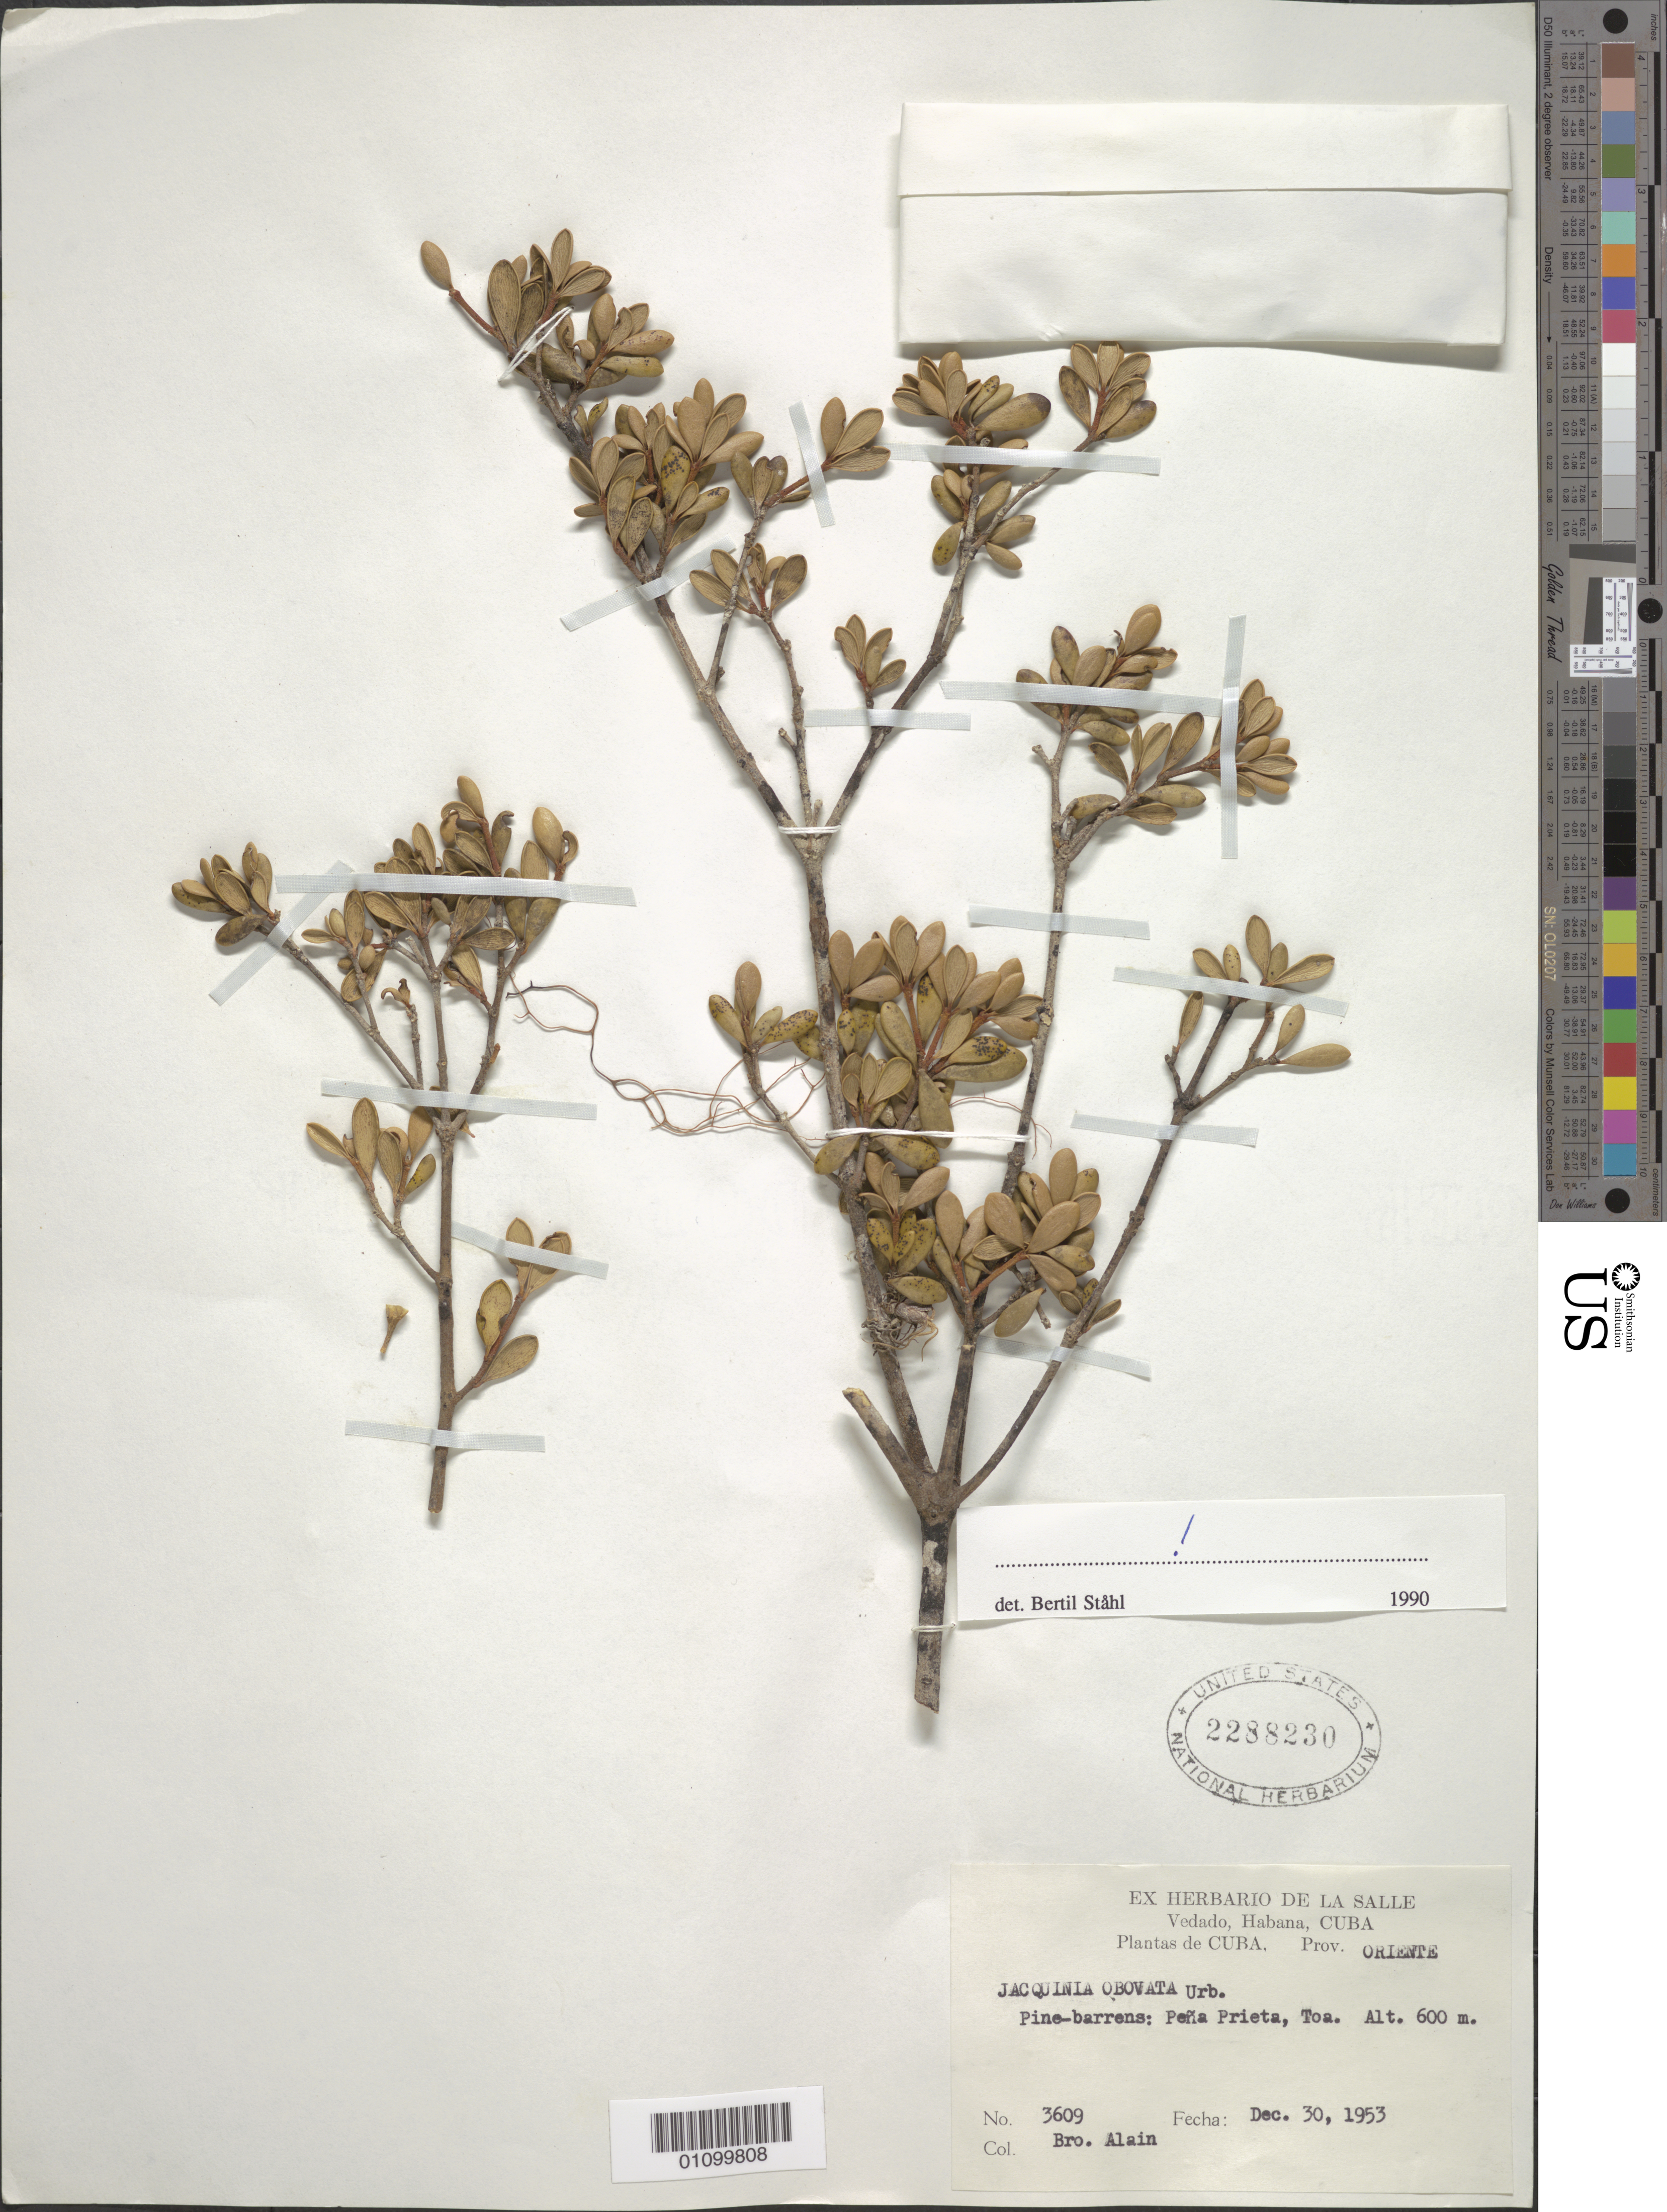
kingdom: Plantae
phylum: Tracheophyta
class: Magnoliopsida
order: Ericales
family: Primulaceae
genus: Jacquinia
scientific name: Jacquinia obovata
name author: Urb.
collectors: A. H. Liogier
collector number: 3609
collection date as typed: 30 Dec 1953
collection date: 1953-12-30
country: Cuba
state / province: Oriente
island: Cuba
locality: Pine barrens: Pena Prieta, Toa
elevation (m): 600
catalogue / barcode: US 2288230